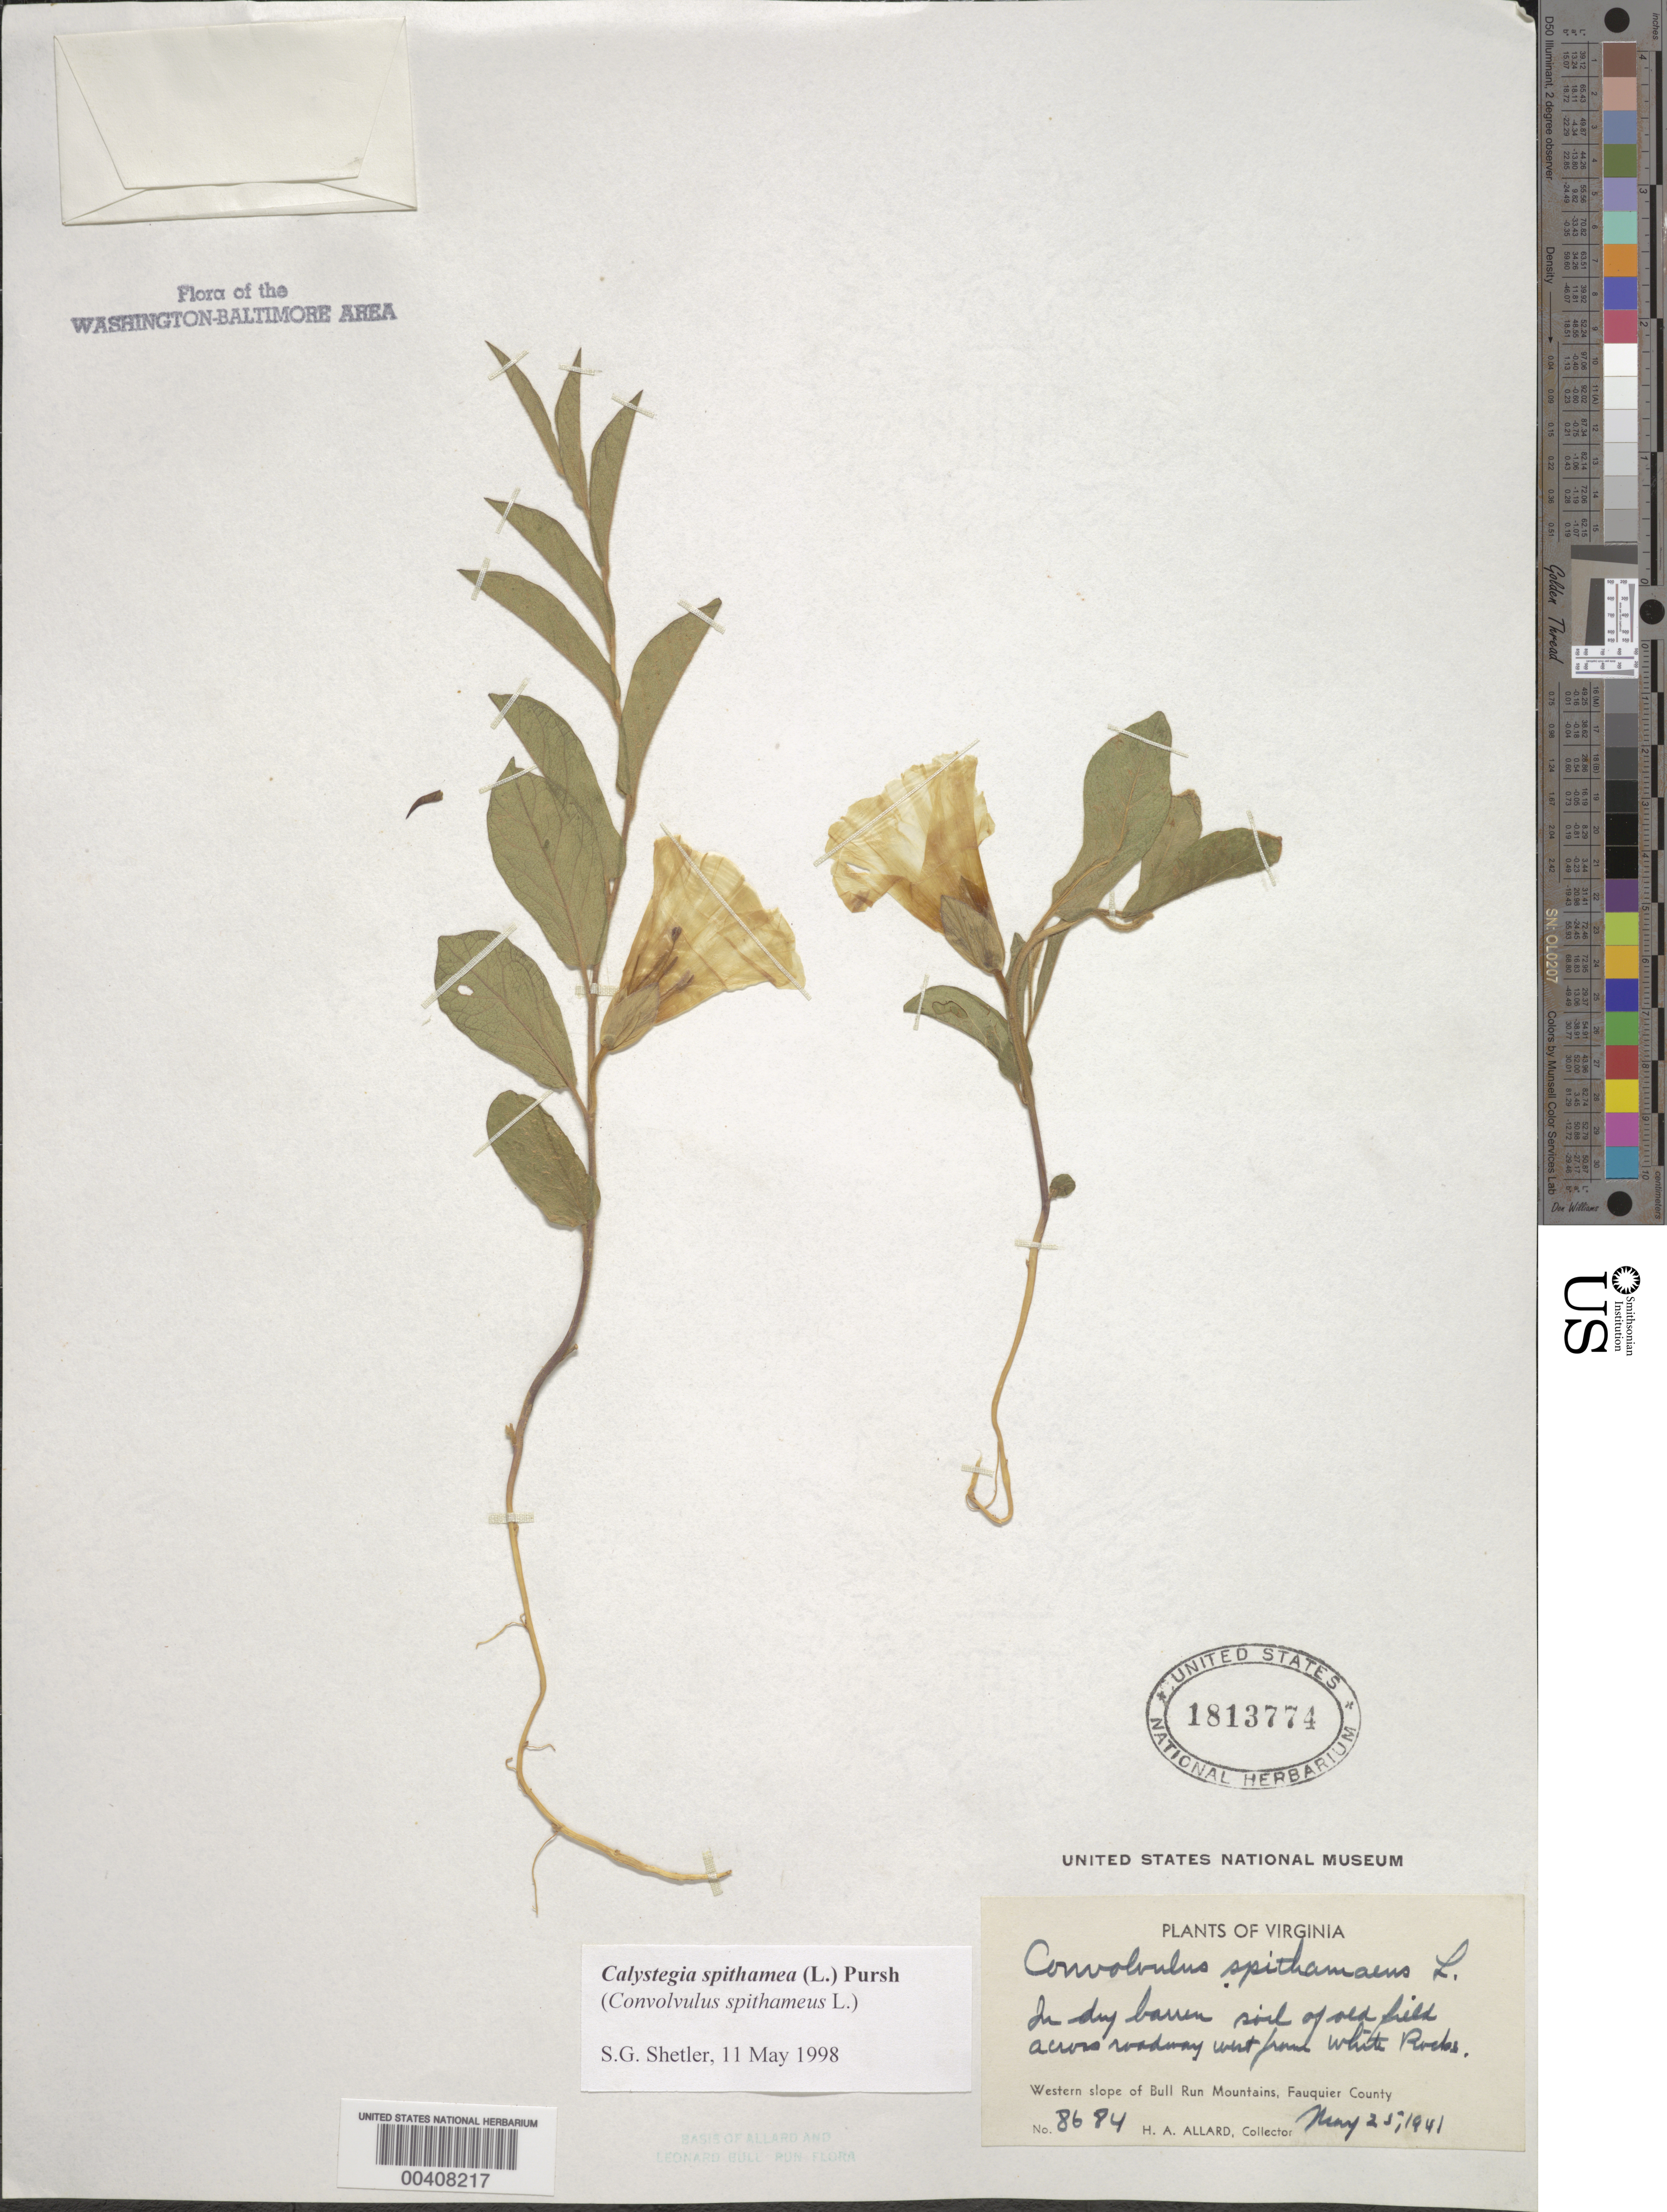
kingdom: Plantae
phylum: Tracheophyta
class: Magnoliopsida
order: Solanales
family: Convolvulaceae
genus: Calystegia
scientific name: Calystegia spithamaea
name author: (L.) Pursh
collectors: H. A. Allard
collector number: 8684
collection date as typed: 25 May 1941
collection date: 1941-05-25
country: United States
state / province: Virginia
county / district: Fauquier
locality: Ntains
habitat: Dry barren soil of old field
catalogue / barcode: US 1813774